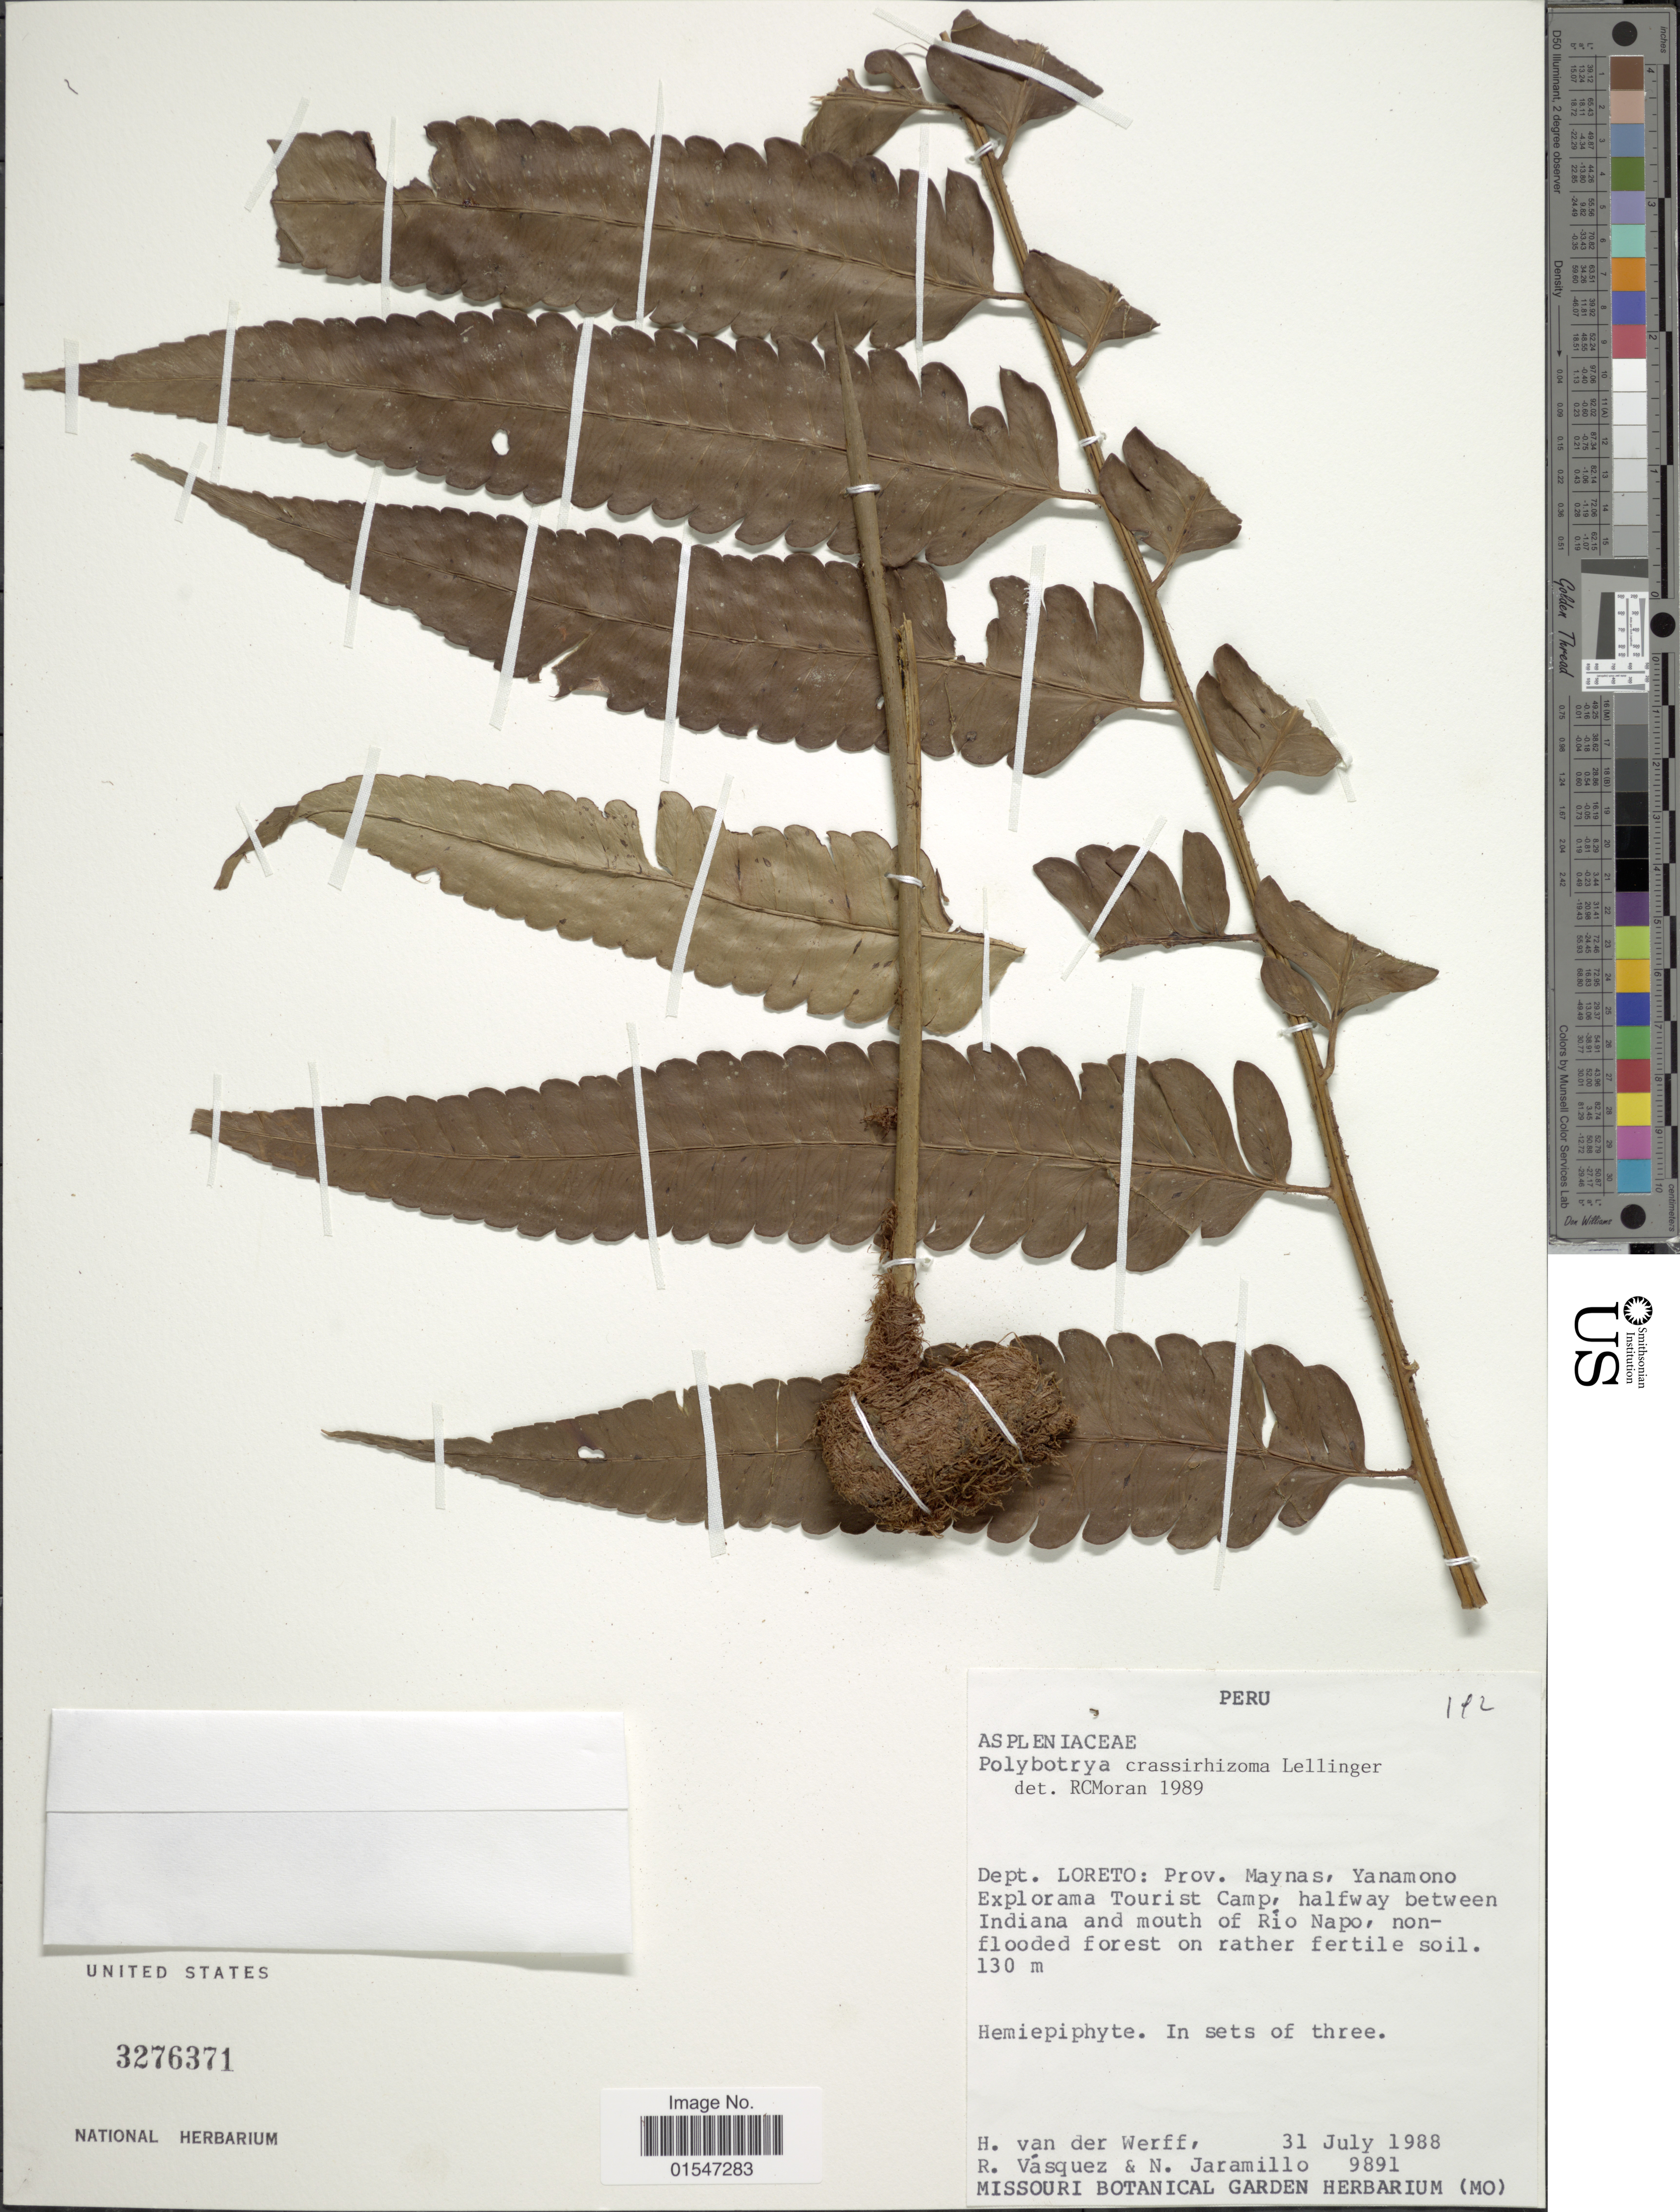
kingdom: Plantae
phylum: Tracheophyta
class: Polypodiopsida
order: Polypodiales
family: Dryopteridaceae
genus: Polybotrya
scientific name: Polybotrya crassirhizoma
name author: Lellinger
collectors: H. van der Werff, R. Vásquez & N. Jaramillo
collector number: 9891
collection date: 1988-07-31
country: Peru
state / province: Loreto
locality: Prov. Maynas, Yanamono Explorama Tourist Camp, halfway between Indiana and mouth of Río Napo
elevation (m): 130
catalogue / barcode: US 3276371